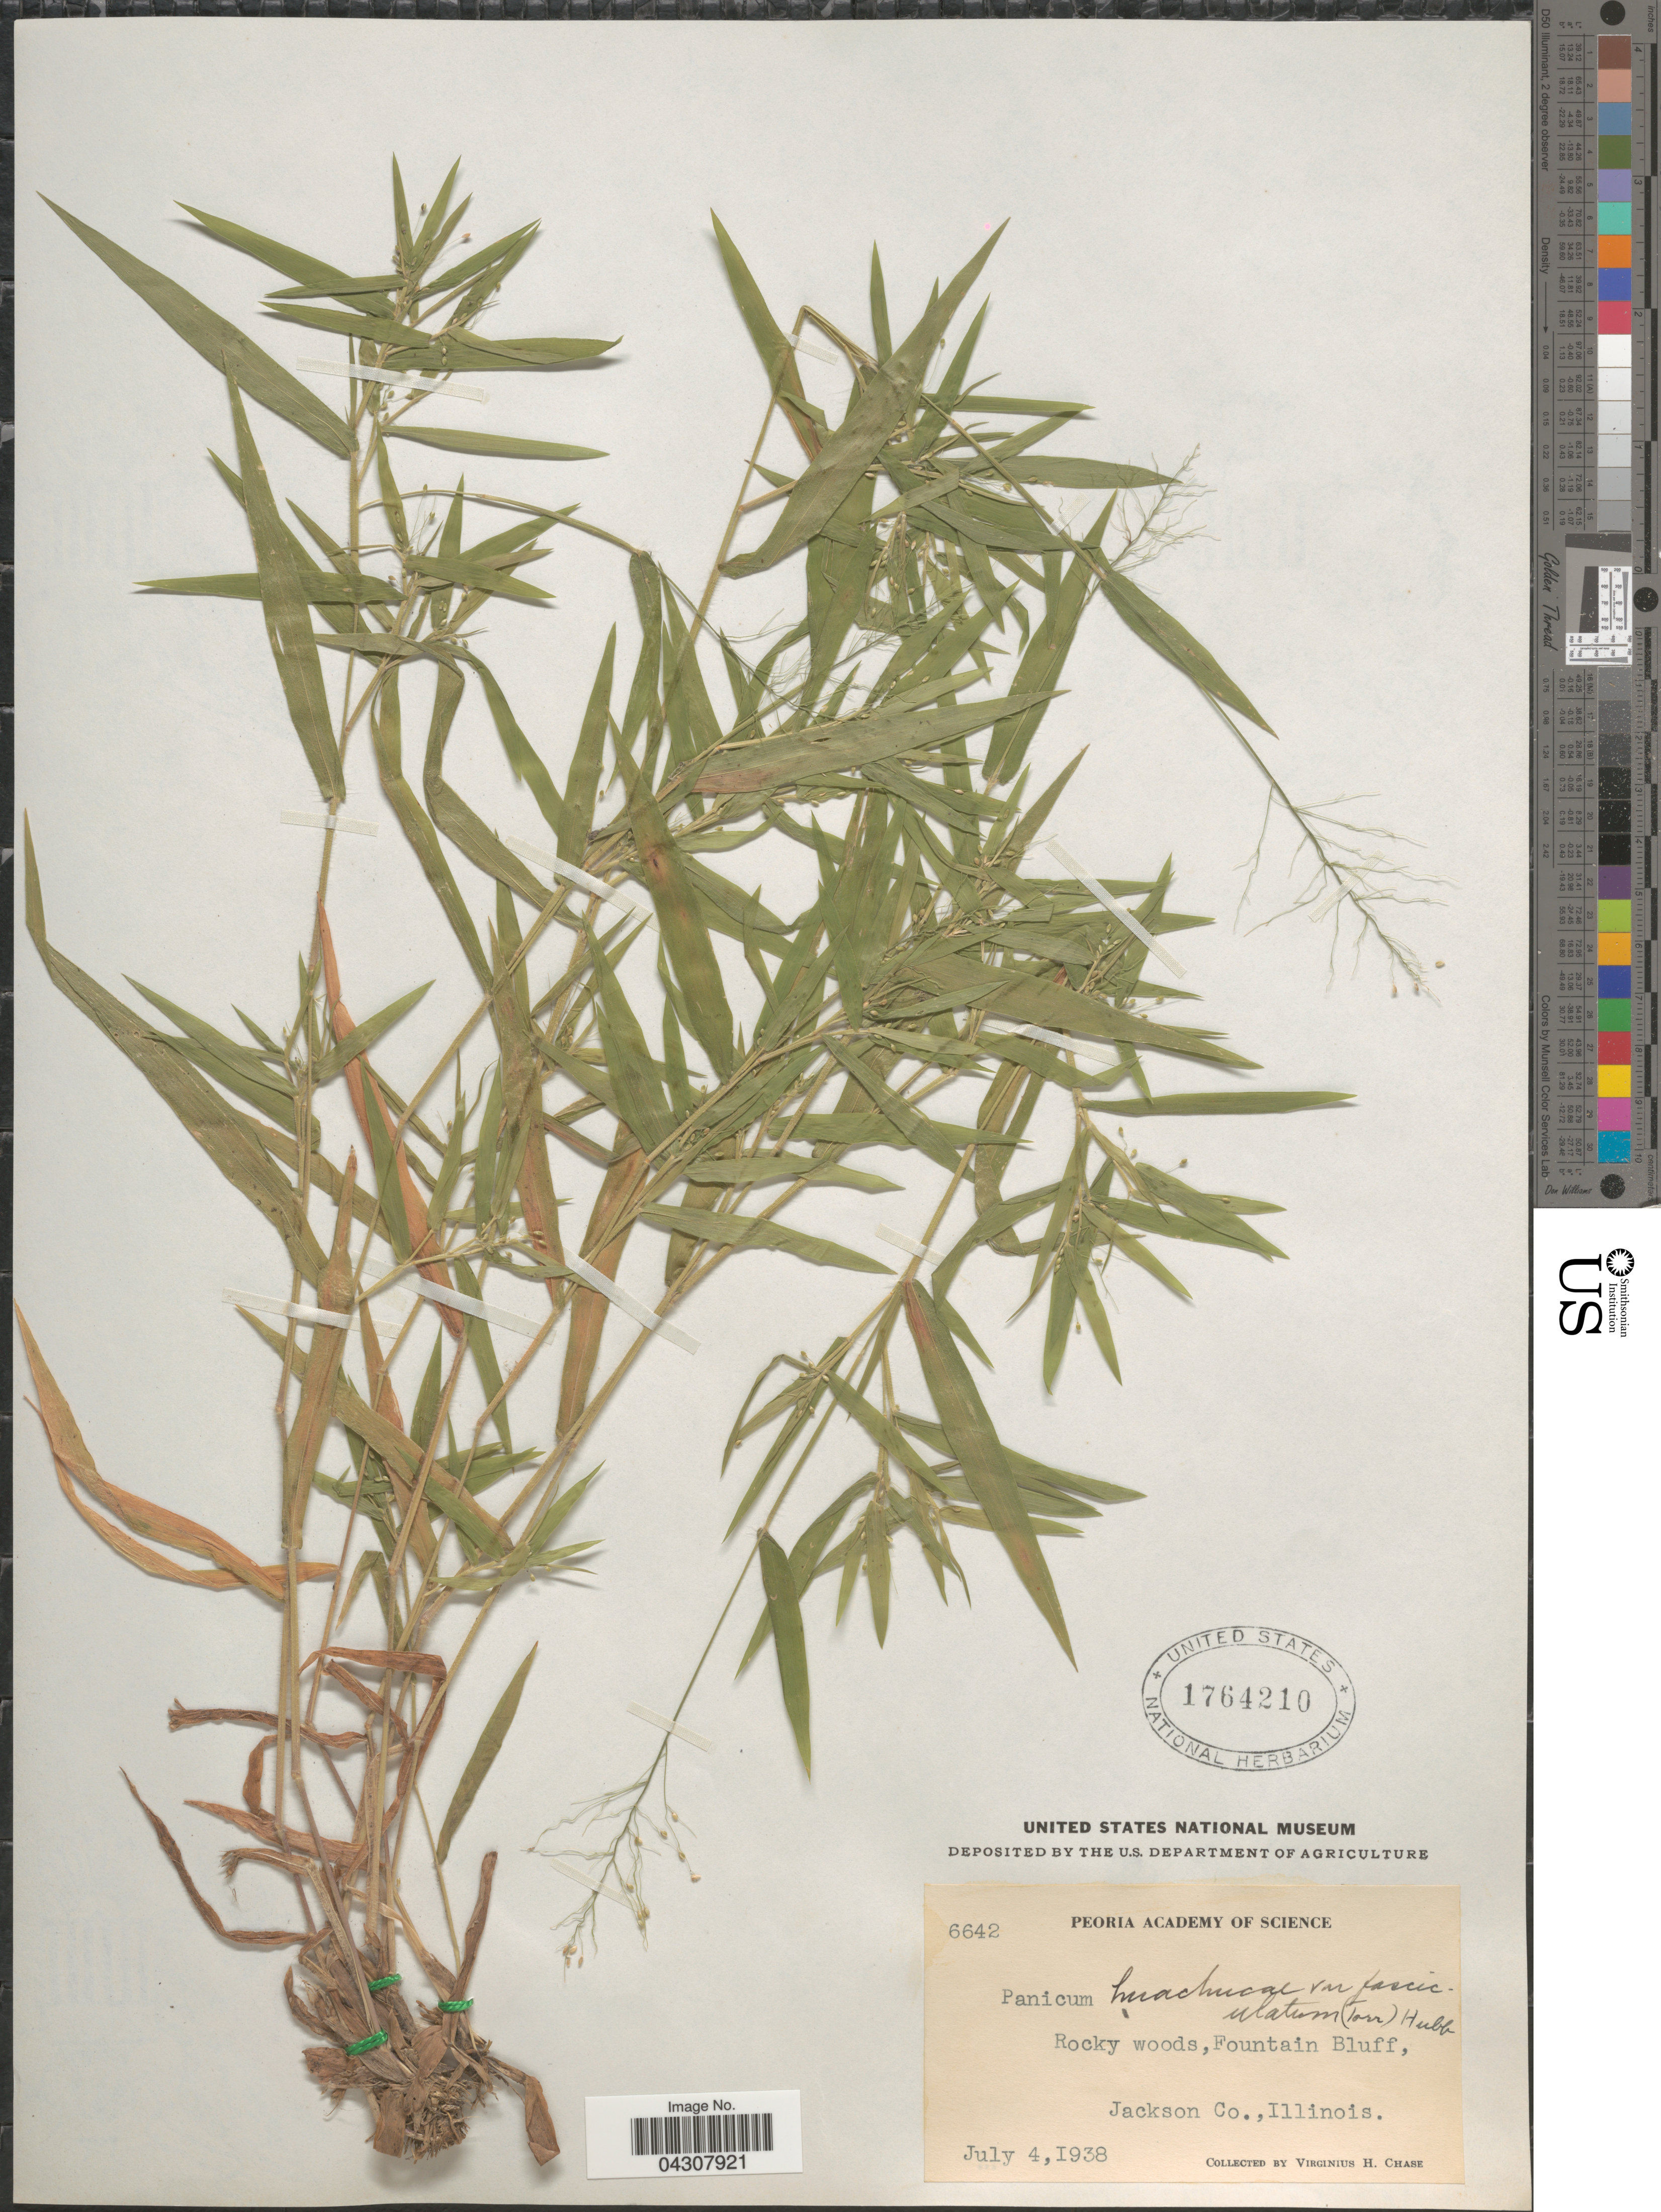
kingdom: Plantae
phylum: Tracheophyta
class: Liliopsida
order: Poales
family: Poaceae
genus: Dichanthelium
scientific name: Dichanthelium acuminatum var. acuminatum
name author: (Sw.) Gould & C.A. Clark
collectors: V. H. Chase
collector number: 6642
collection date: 1938-07-04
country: United States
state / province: Illinois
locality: Rocky woods, Fountain Bluff, Jackson Co.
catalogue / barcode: US 1764210